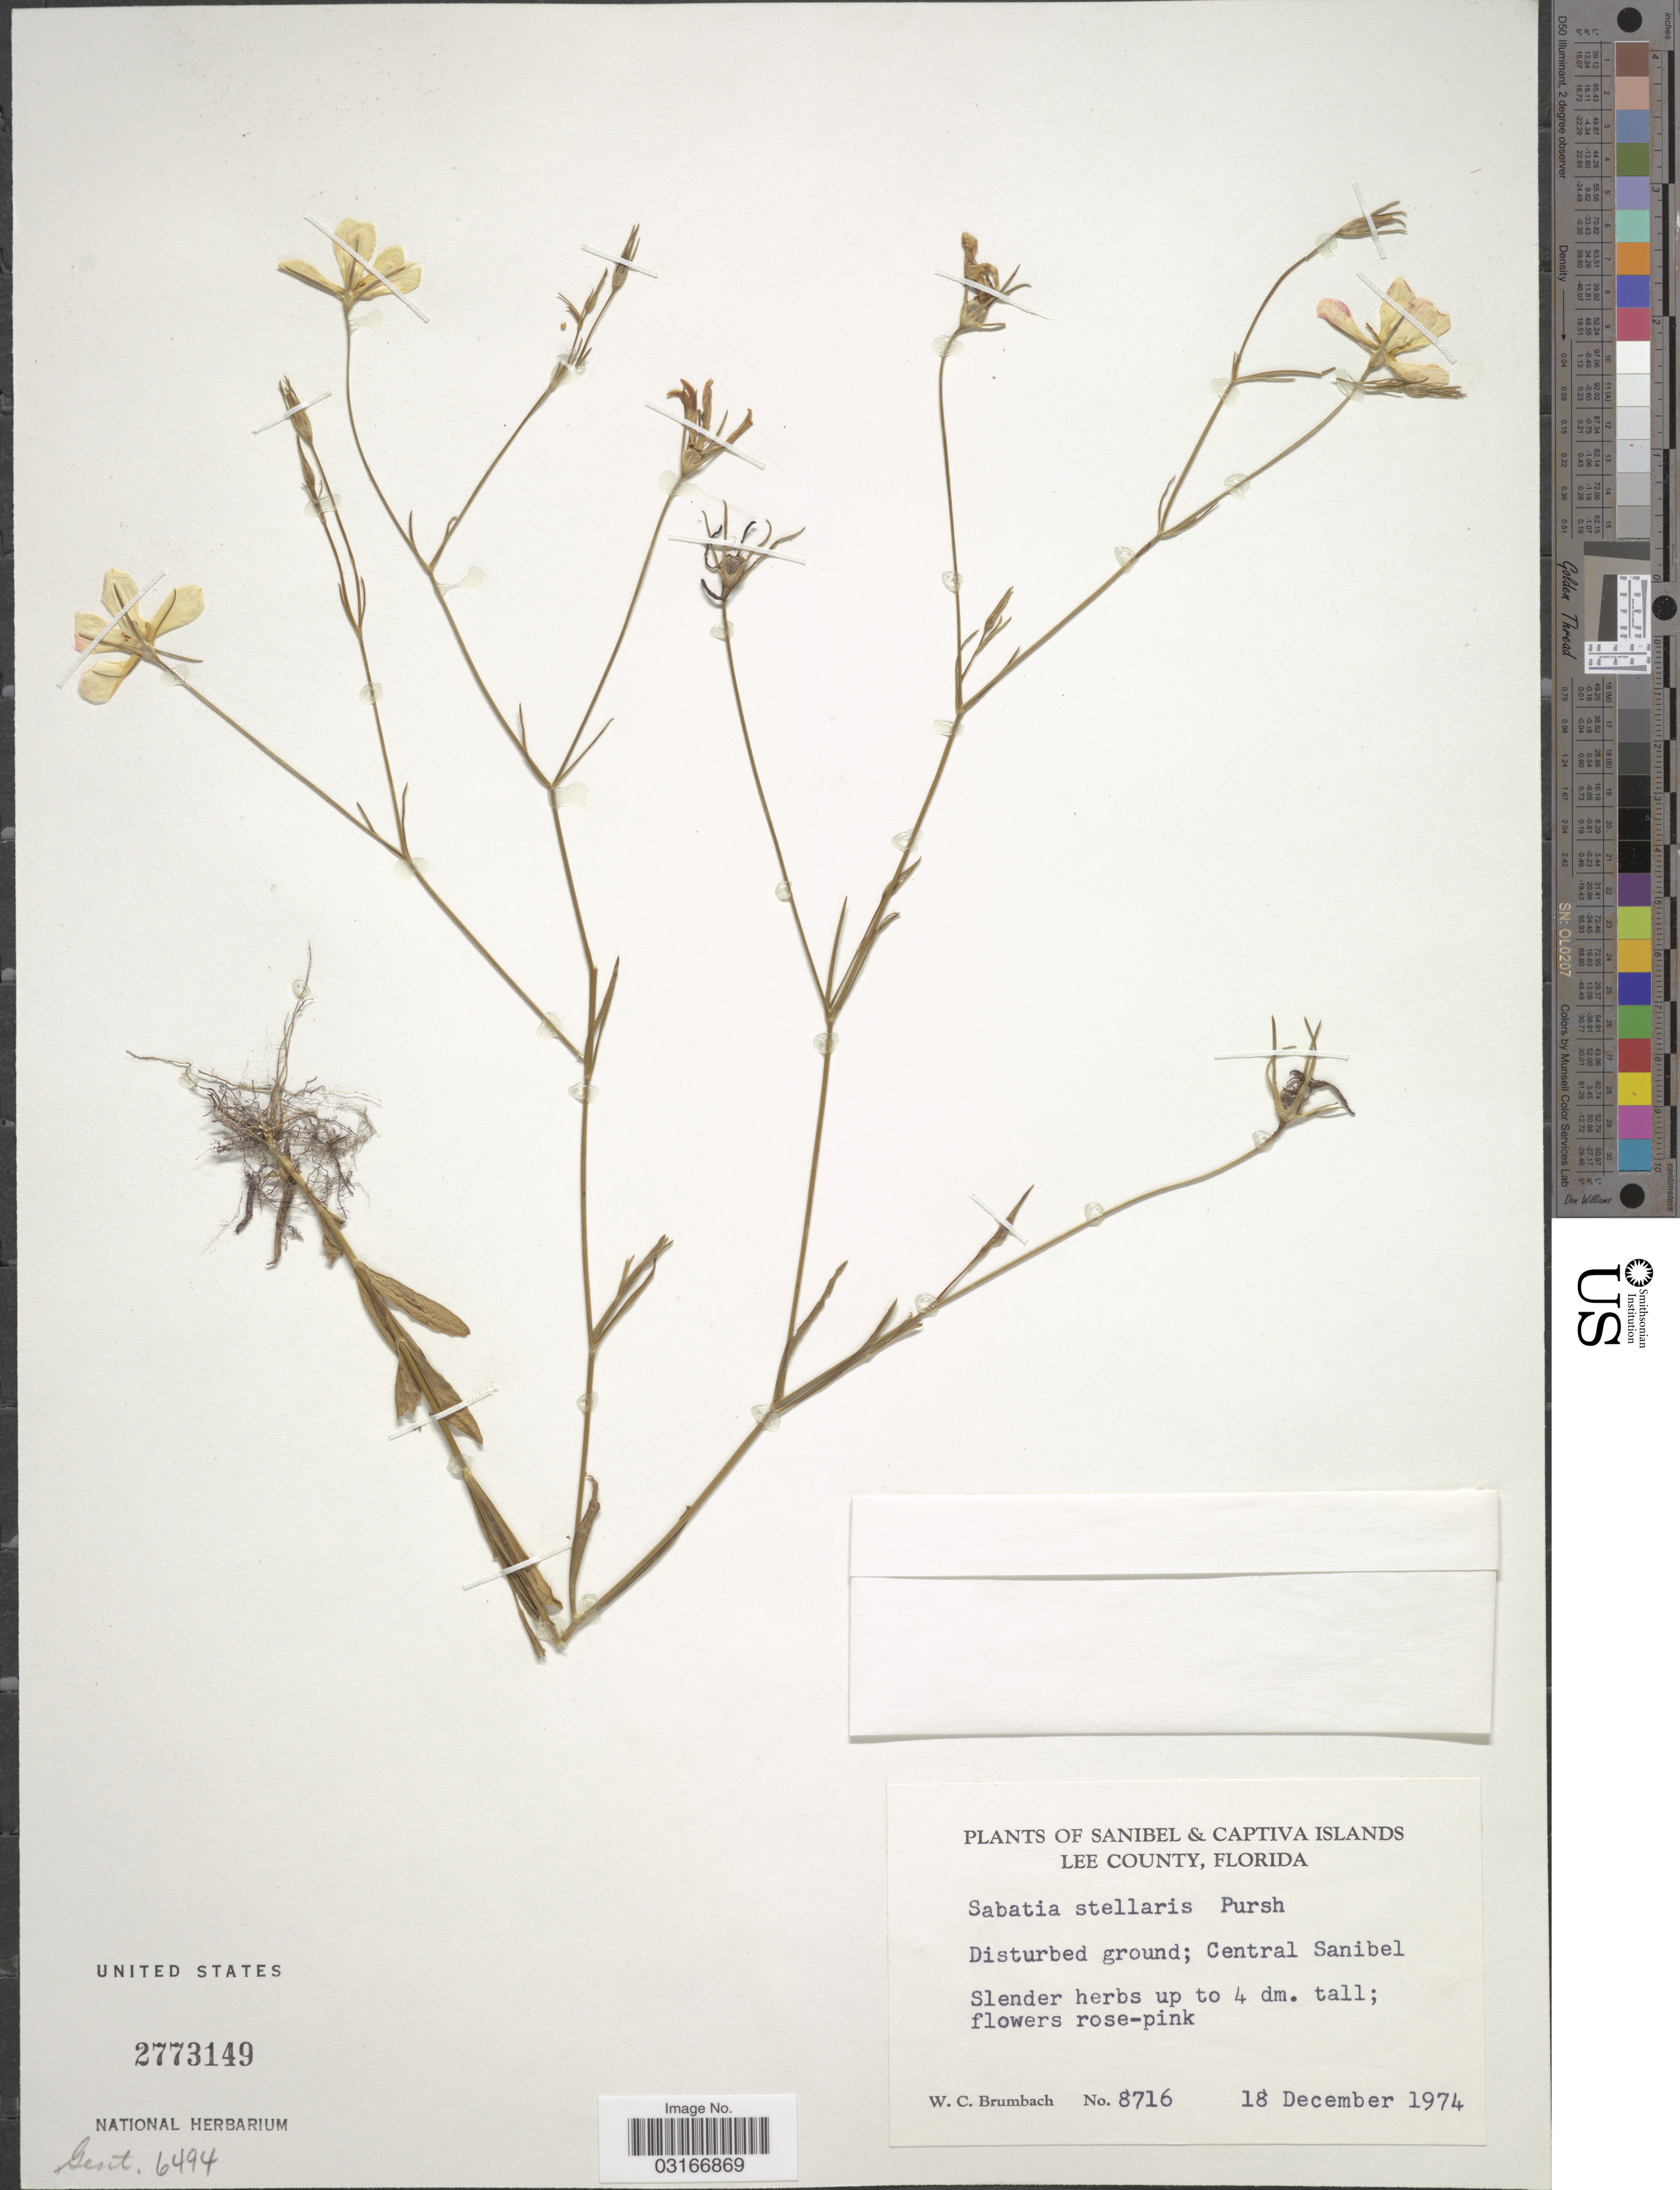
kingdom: Plantae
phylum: Tracheophyta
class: Magnoliopsida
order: Gentianales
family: Gentianaceae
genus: Sabatia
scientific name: Sabatia stellaris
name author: Pursh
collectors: W. C. Brumbach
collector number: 8716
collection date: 1974-12-18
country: United States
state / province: Florida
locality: Sanibel & Captiva Islands, Lee County, Central Sanibel.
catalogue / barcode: US 2773149